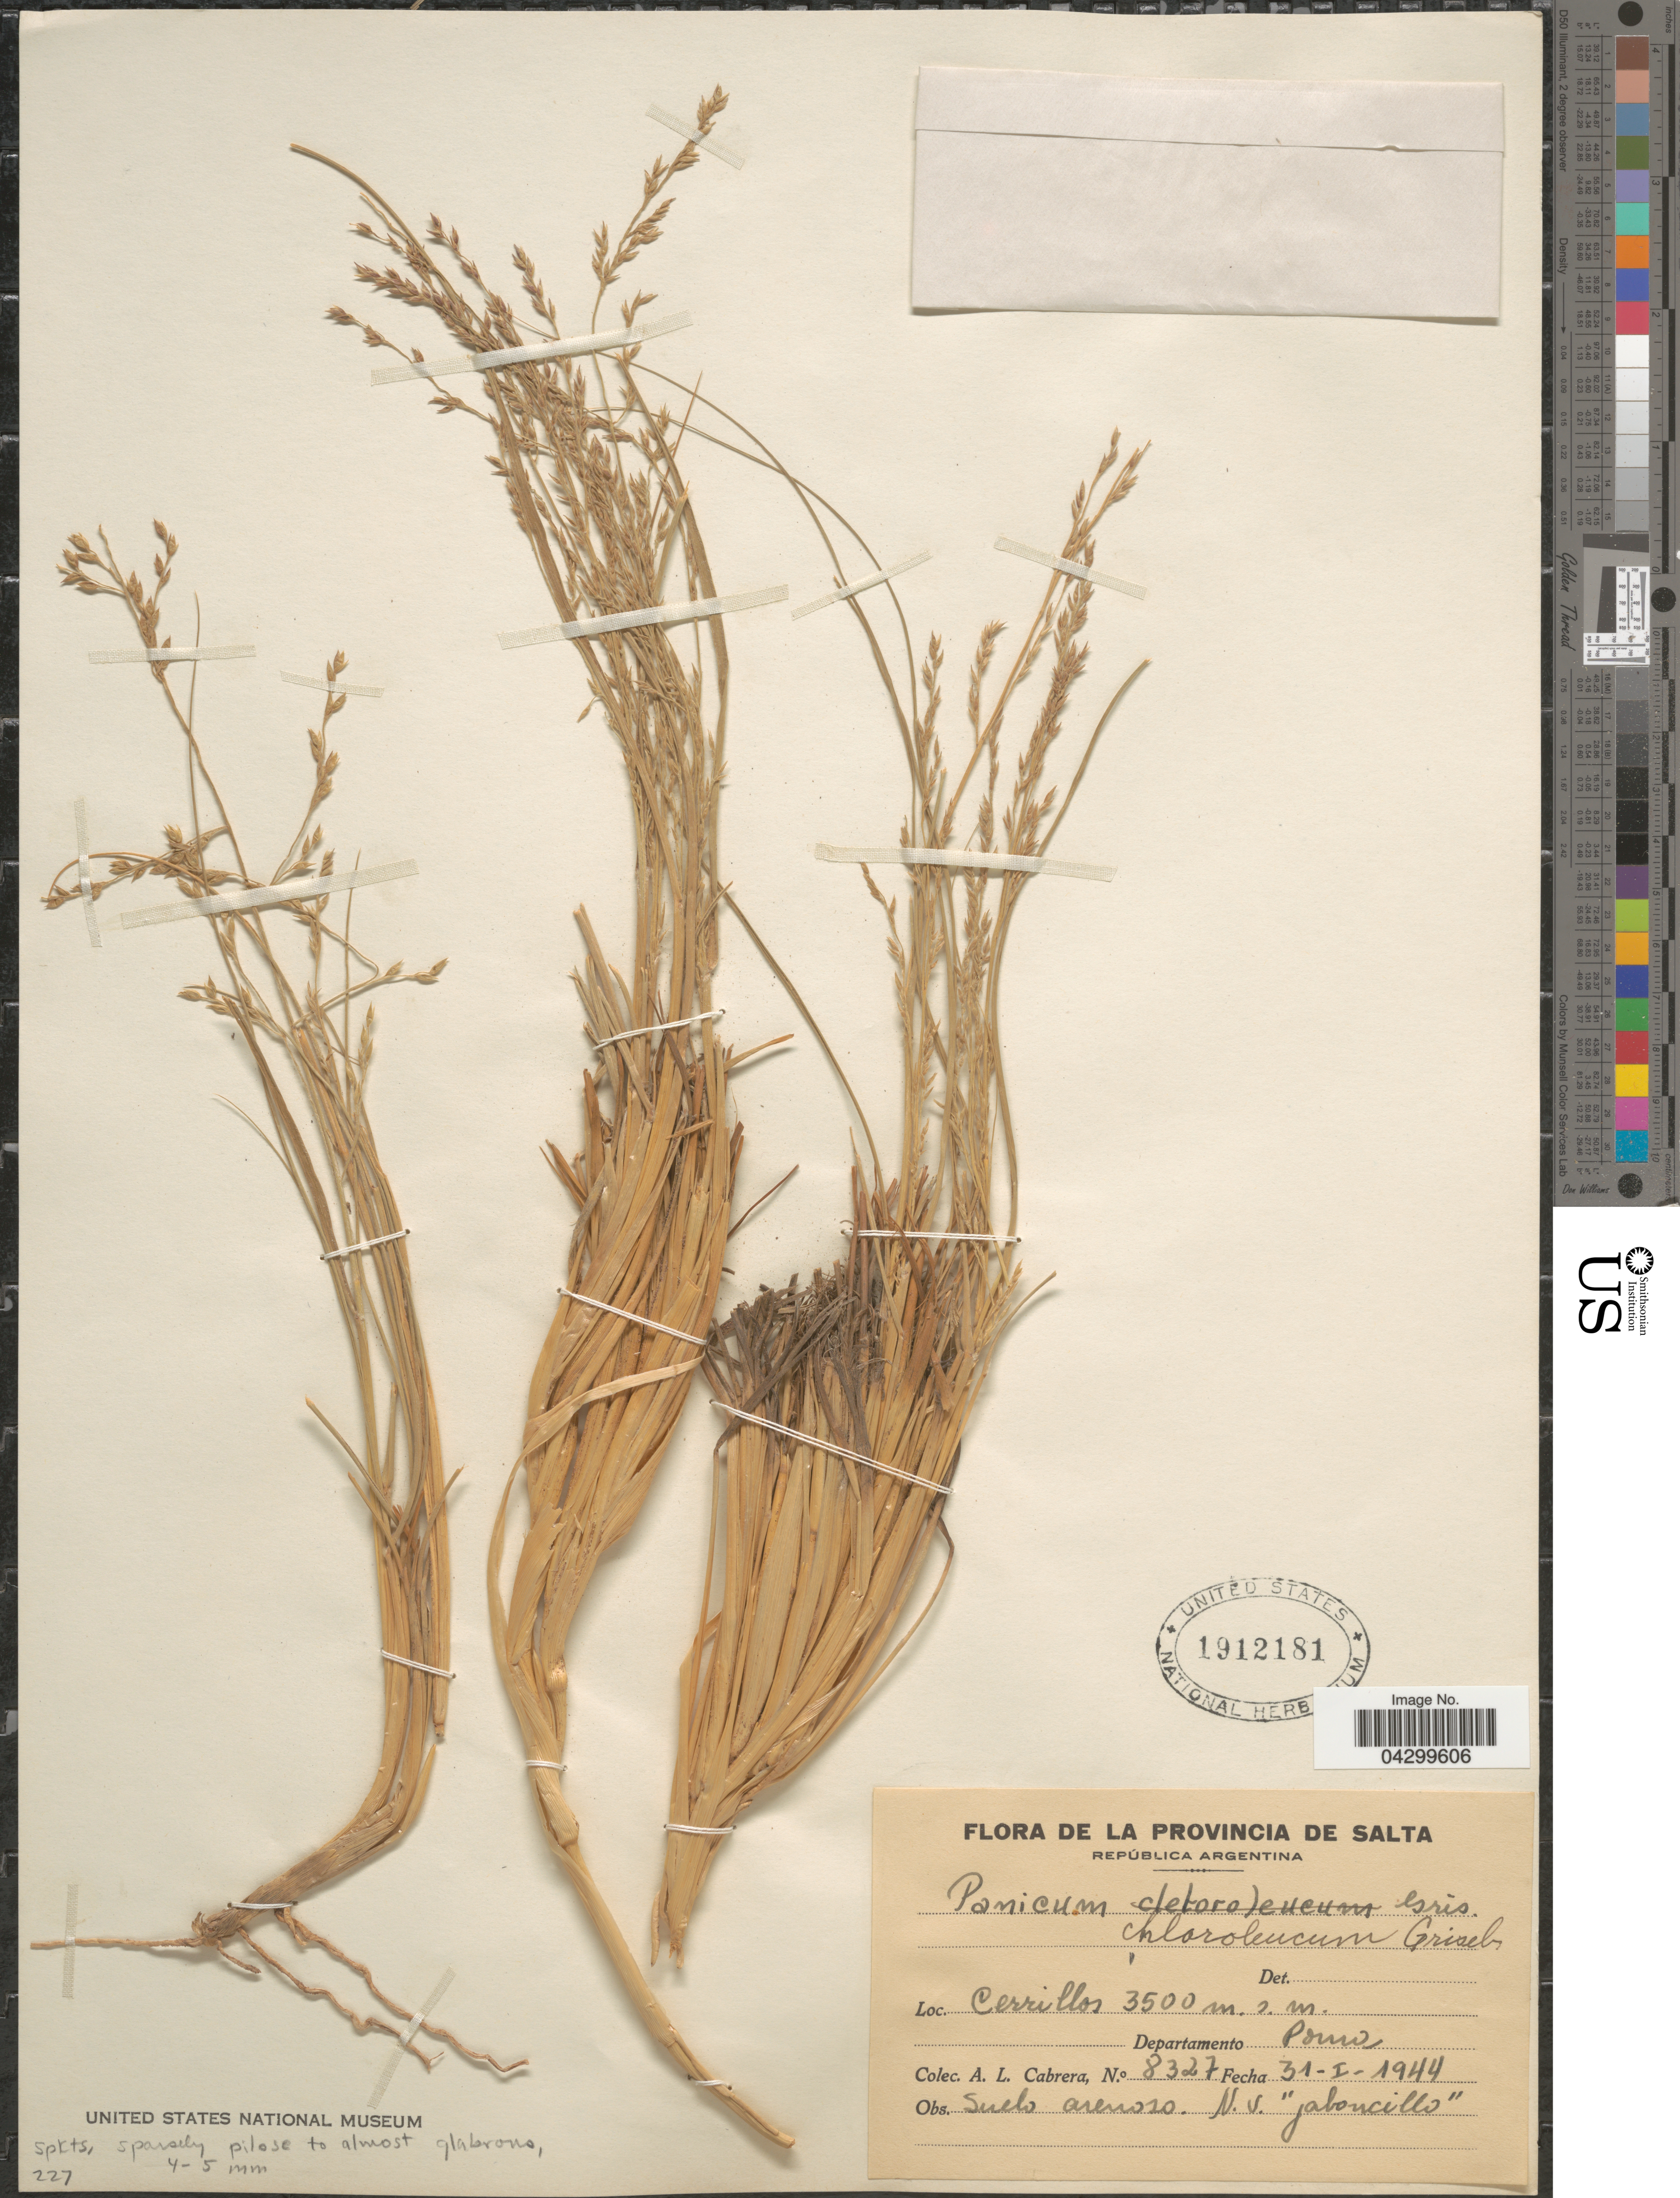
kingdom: Plantae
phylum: Tracheophyta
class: Liliopsida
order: Poales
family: Poaceae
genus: Panicum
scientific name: Panicum chloroleucum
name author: Griseb.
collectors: A. L. Cabrera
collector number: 8327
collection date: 1944-01-31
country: Argentina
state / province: Salta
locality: República Argentina. Cerrillos. Departamento Poma.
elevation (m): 3500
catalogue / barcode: US 1912181